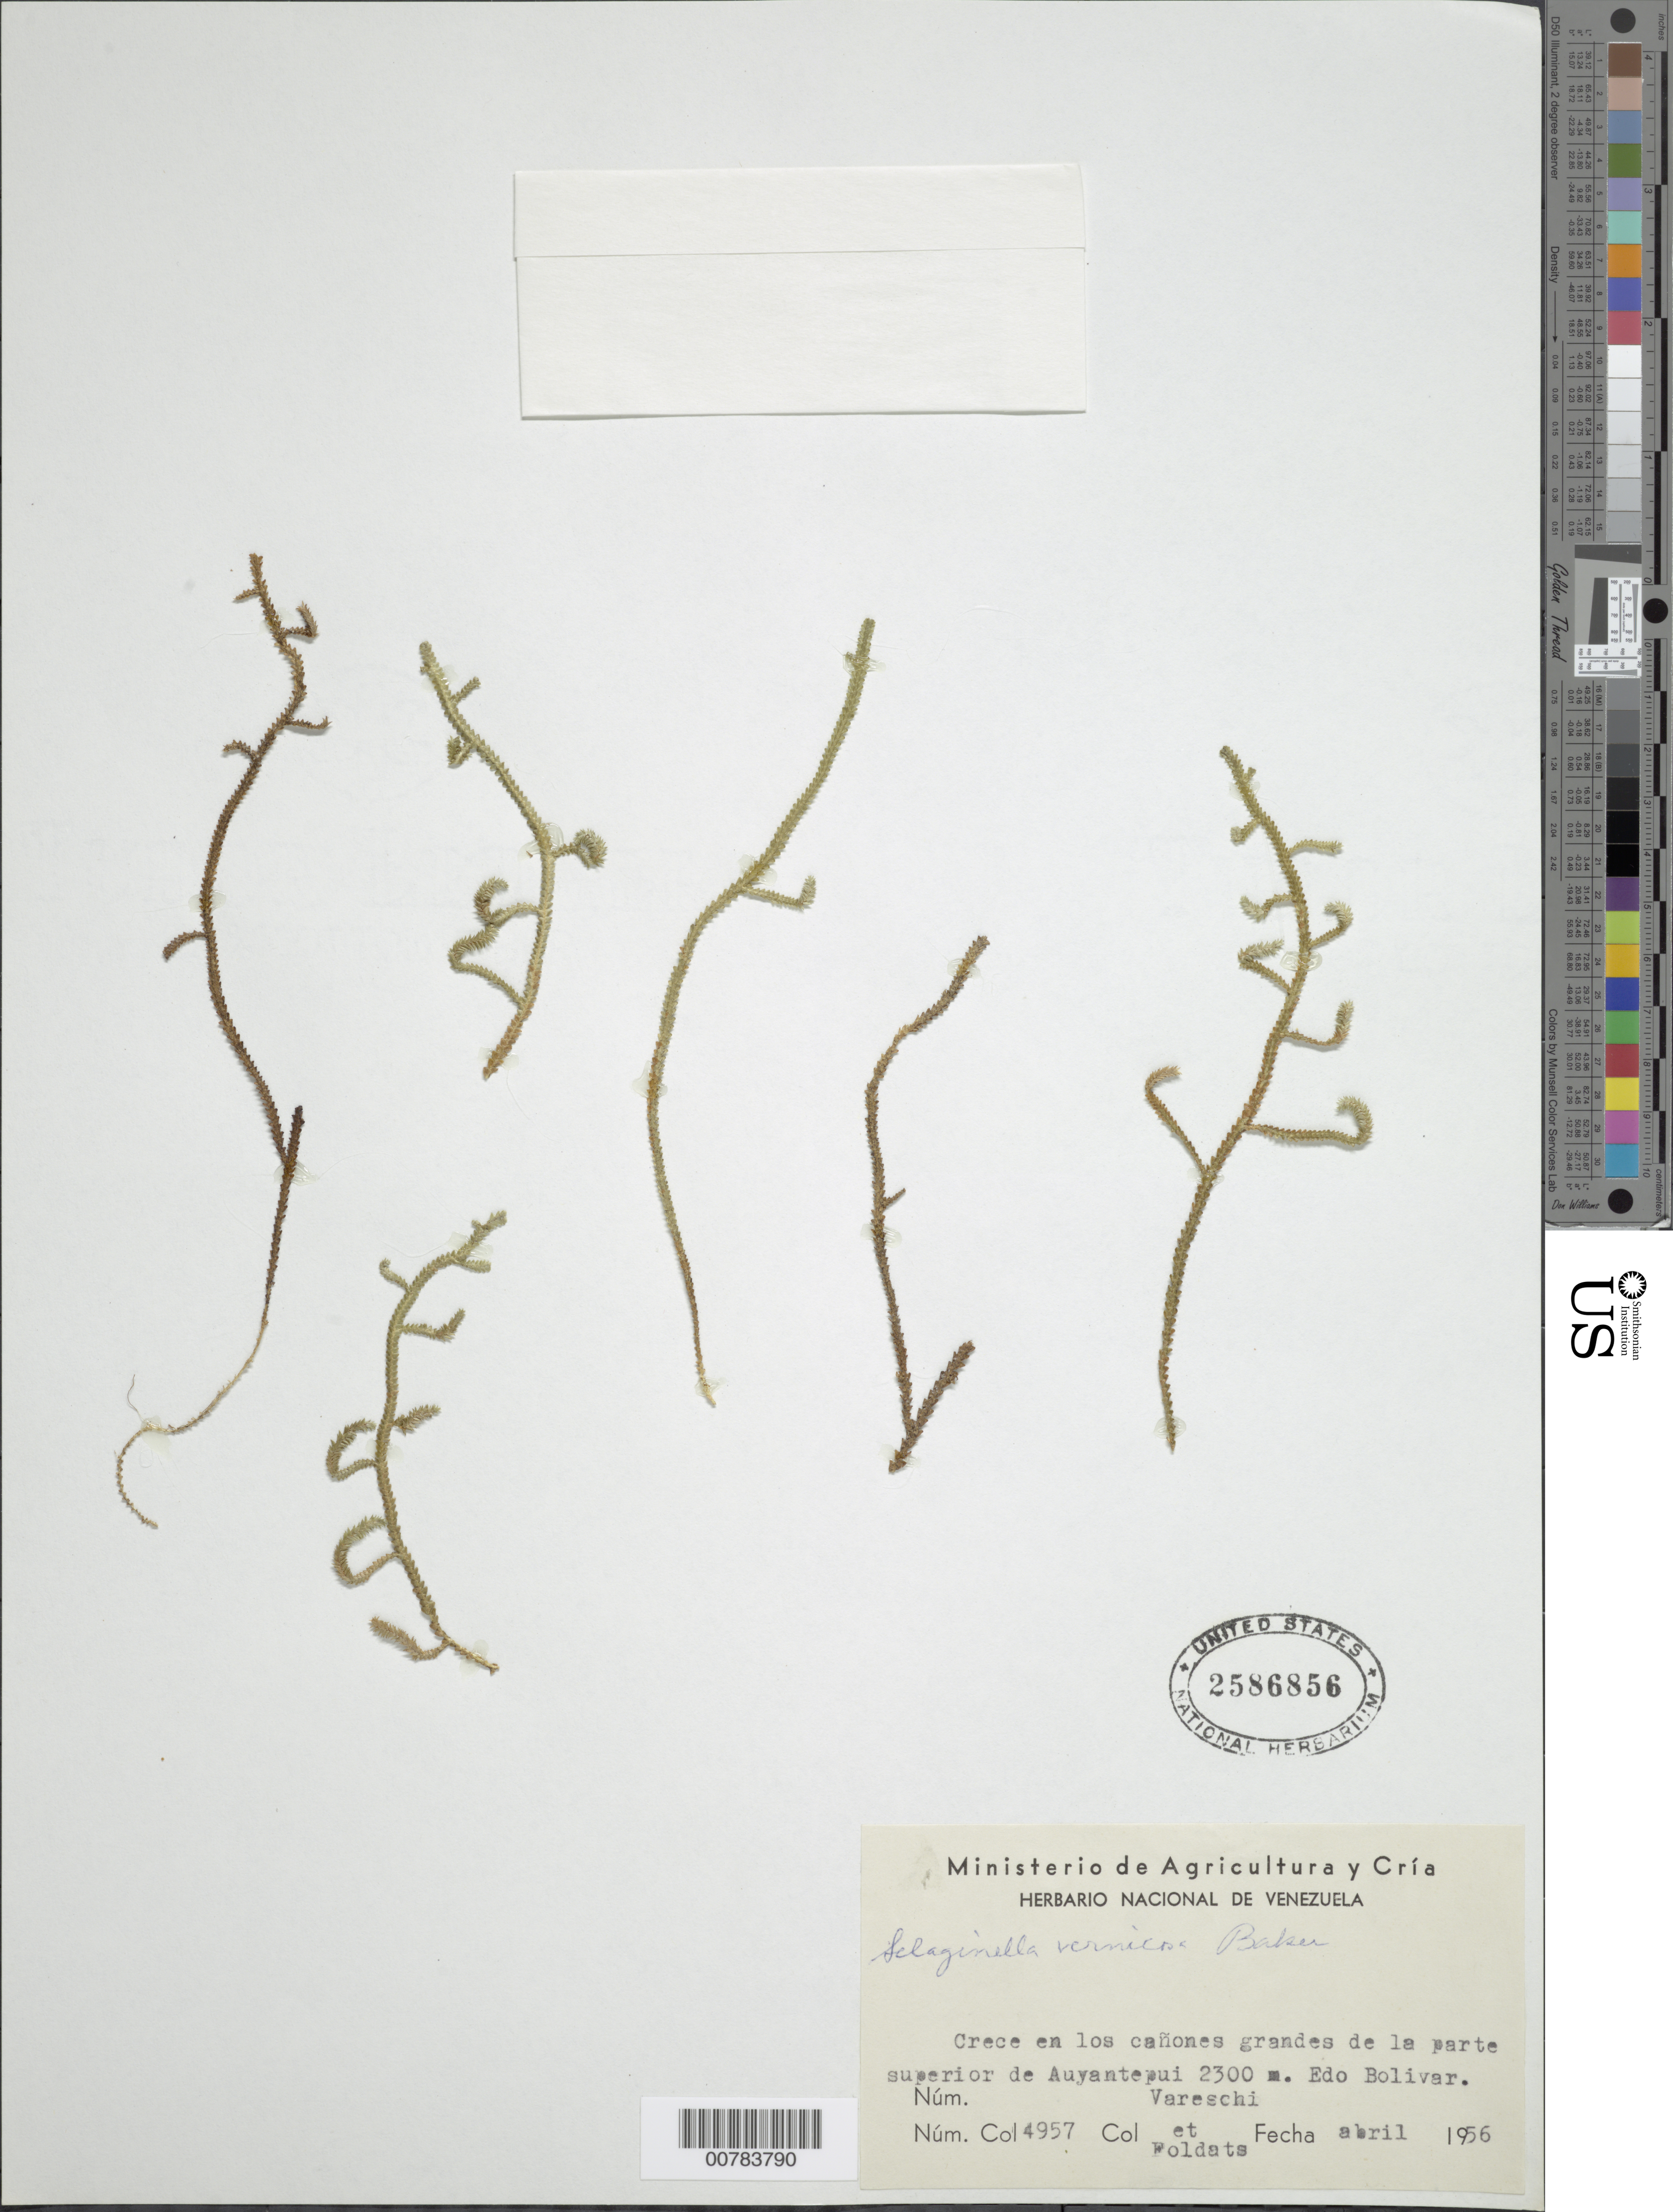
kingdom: Plantae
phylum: Tracheophyta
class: Lycopodiopsida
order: Selaginellales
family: Selaginellaceae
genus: Selaginella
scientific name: Selaginella vernicosa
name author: Baker in Thurn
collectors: -. Vareschi & Foldats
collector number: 4957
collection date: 1956-04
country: Venezuela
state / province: Bolivar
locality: Crece en los canones grandes de la parte superior de Auyantepui. Edo Bolivar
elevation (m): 2300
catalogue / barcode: US 2586856